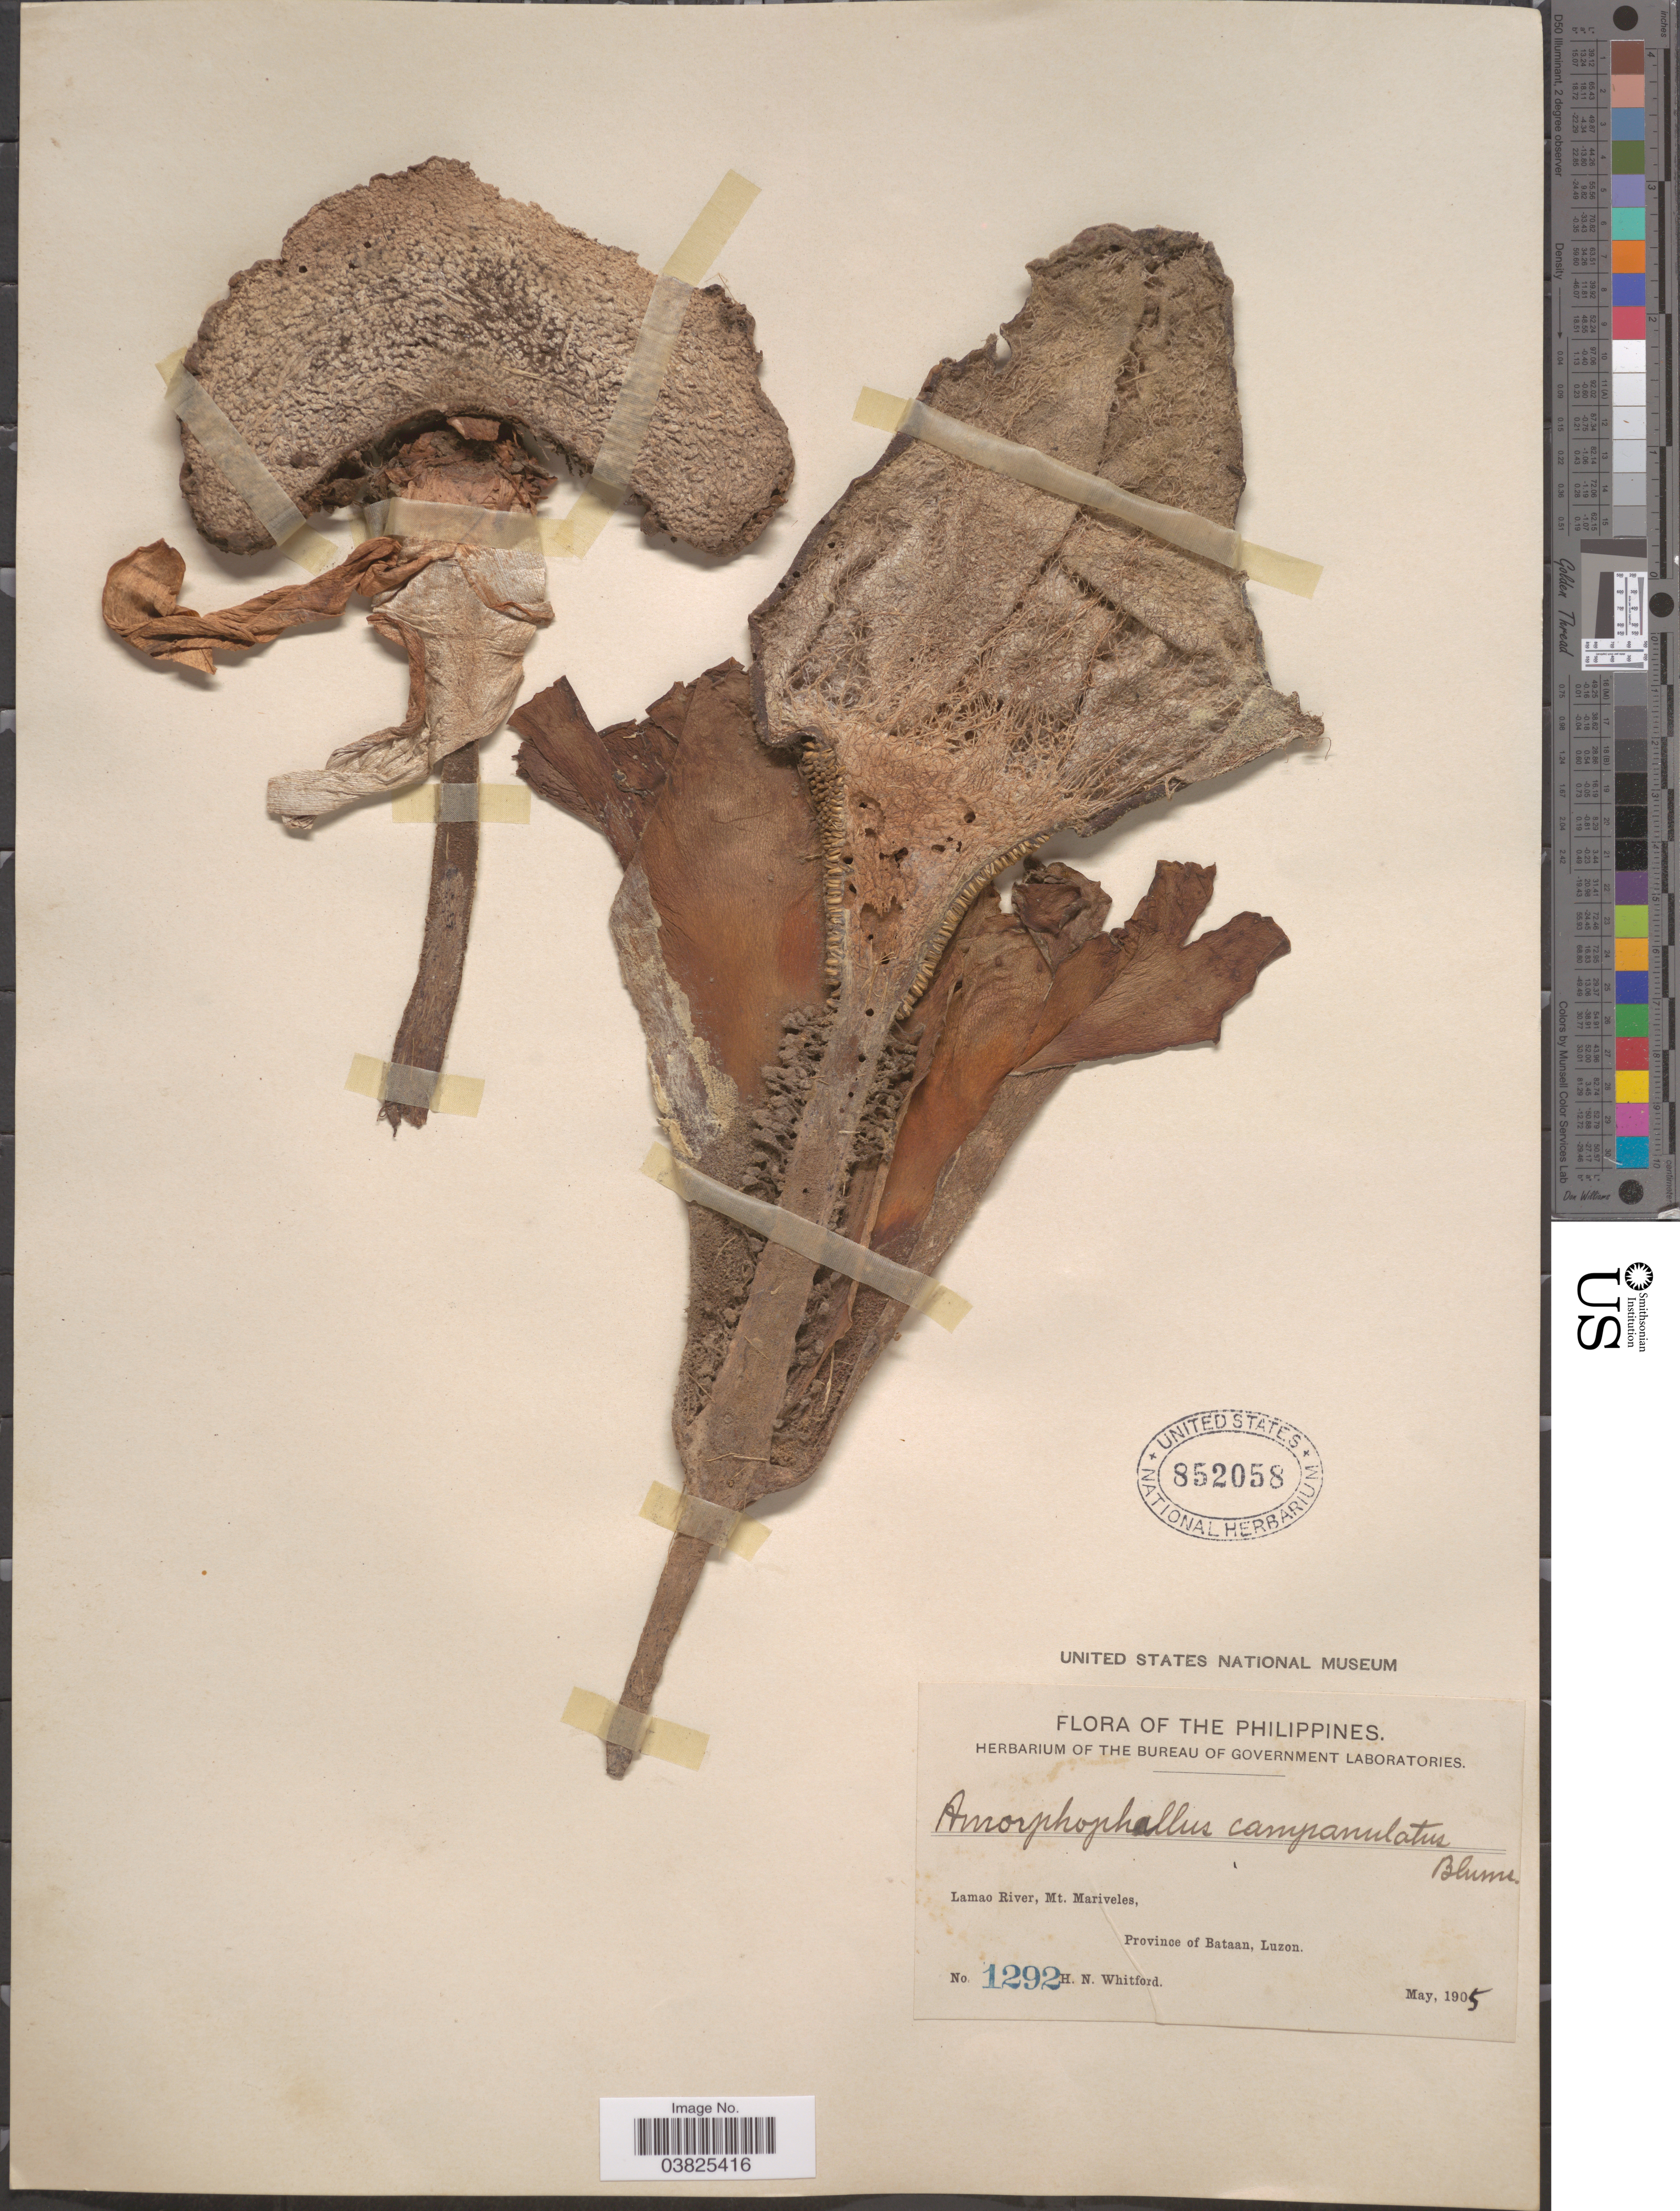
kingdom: Plantae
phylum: Tracheophyta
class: Liliopsida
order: Alismatales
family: Araceae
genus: Amorphophallus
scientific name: Amorphophallus paeoniifolius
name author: (Dennst.) Nicolson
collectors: H. N. Whitford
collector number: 1292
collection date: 1905-05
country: Philippines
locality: Lamao River, Mt. Mariveles, Province of Bataan, Luzon.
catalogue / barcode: US 852058